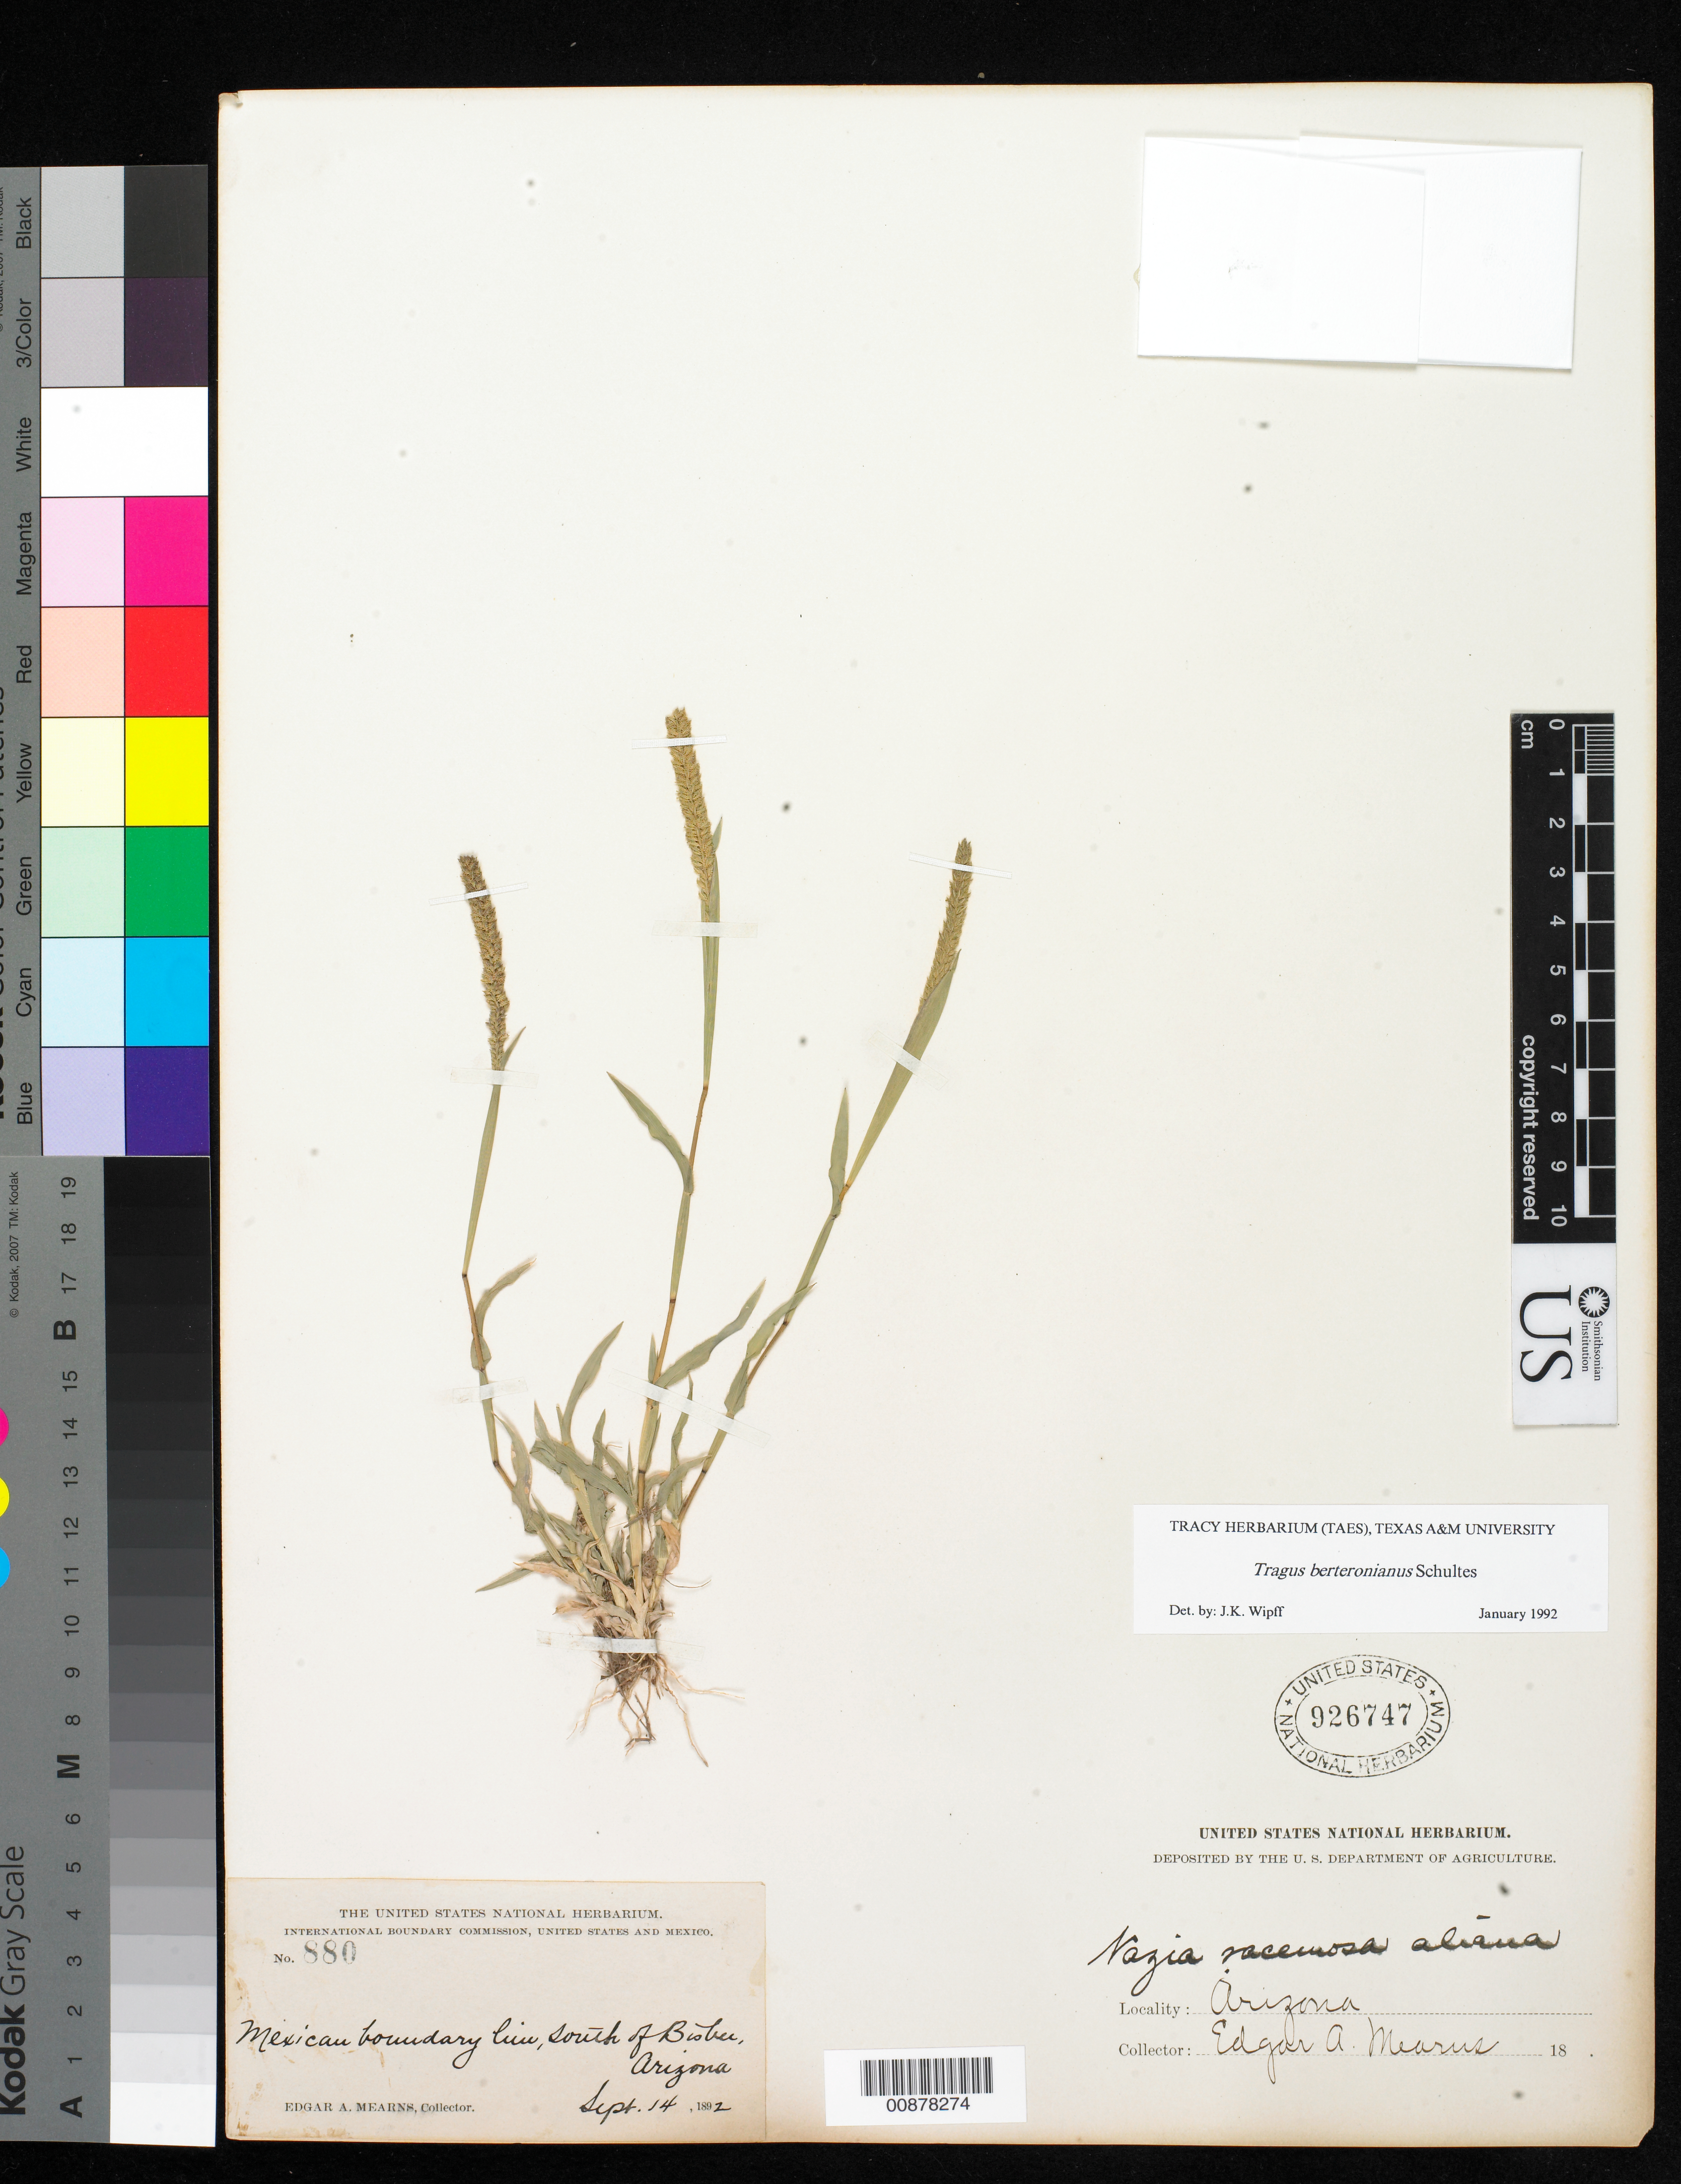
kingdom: Plantae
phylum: Tracheophyta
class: Liliopsida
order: Poales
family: Poaceae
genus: Tragus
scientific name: Tragus berteronianus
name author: Schult.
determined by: Wipff, J. K.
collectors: E. A. Mearns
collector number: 880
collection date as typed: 14 Sep 1892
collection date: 1892-09-14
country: United States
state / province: Arizona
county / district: Cochise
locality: Mexican Boundary Line, S of Bisbee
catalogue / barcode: US 926747